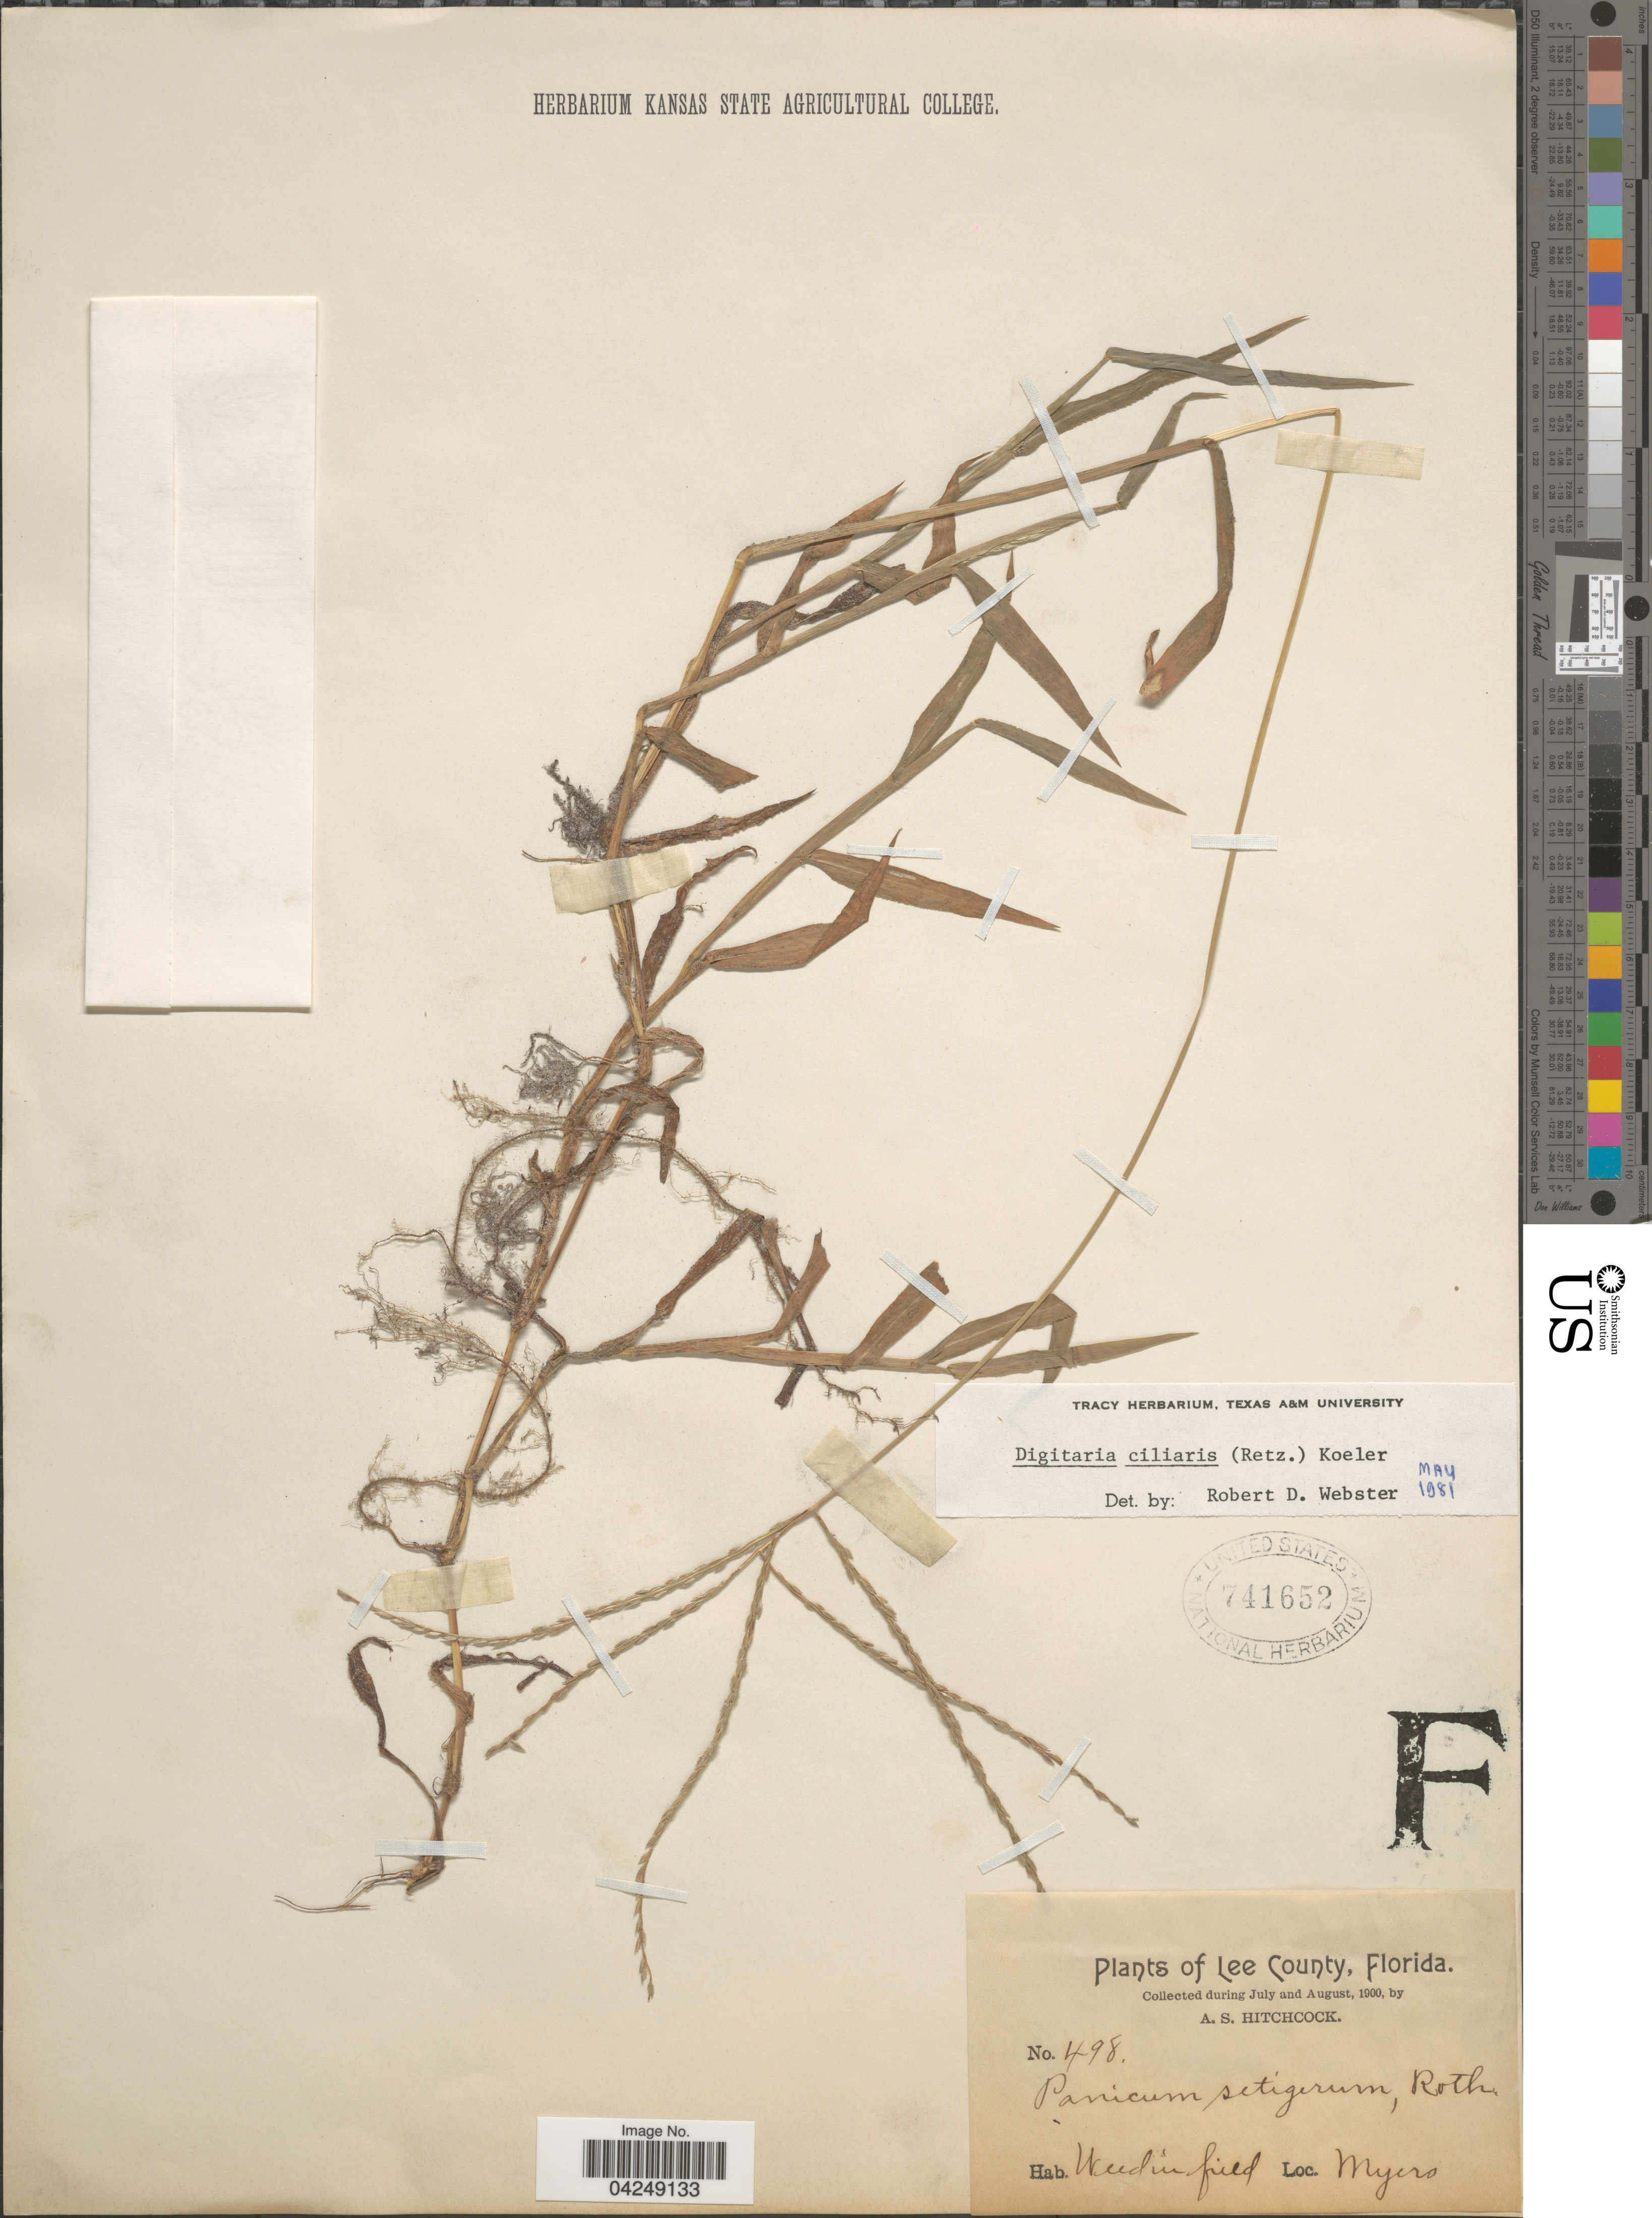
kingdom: Plantae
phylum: Tracheophyta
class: Liliopsida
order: Poales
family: Poaceae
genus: Digitaria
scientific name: Digitaria ciliaris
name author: (Retz.) Koeler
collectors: A. S. Hitchcock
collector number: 498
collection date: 1900-07/1900-08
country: United States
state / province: Florida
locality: Lee County. Weed in field. Meyers.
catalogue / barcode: US 741652